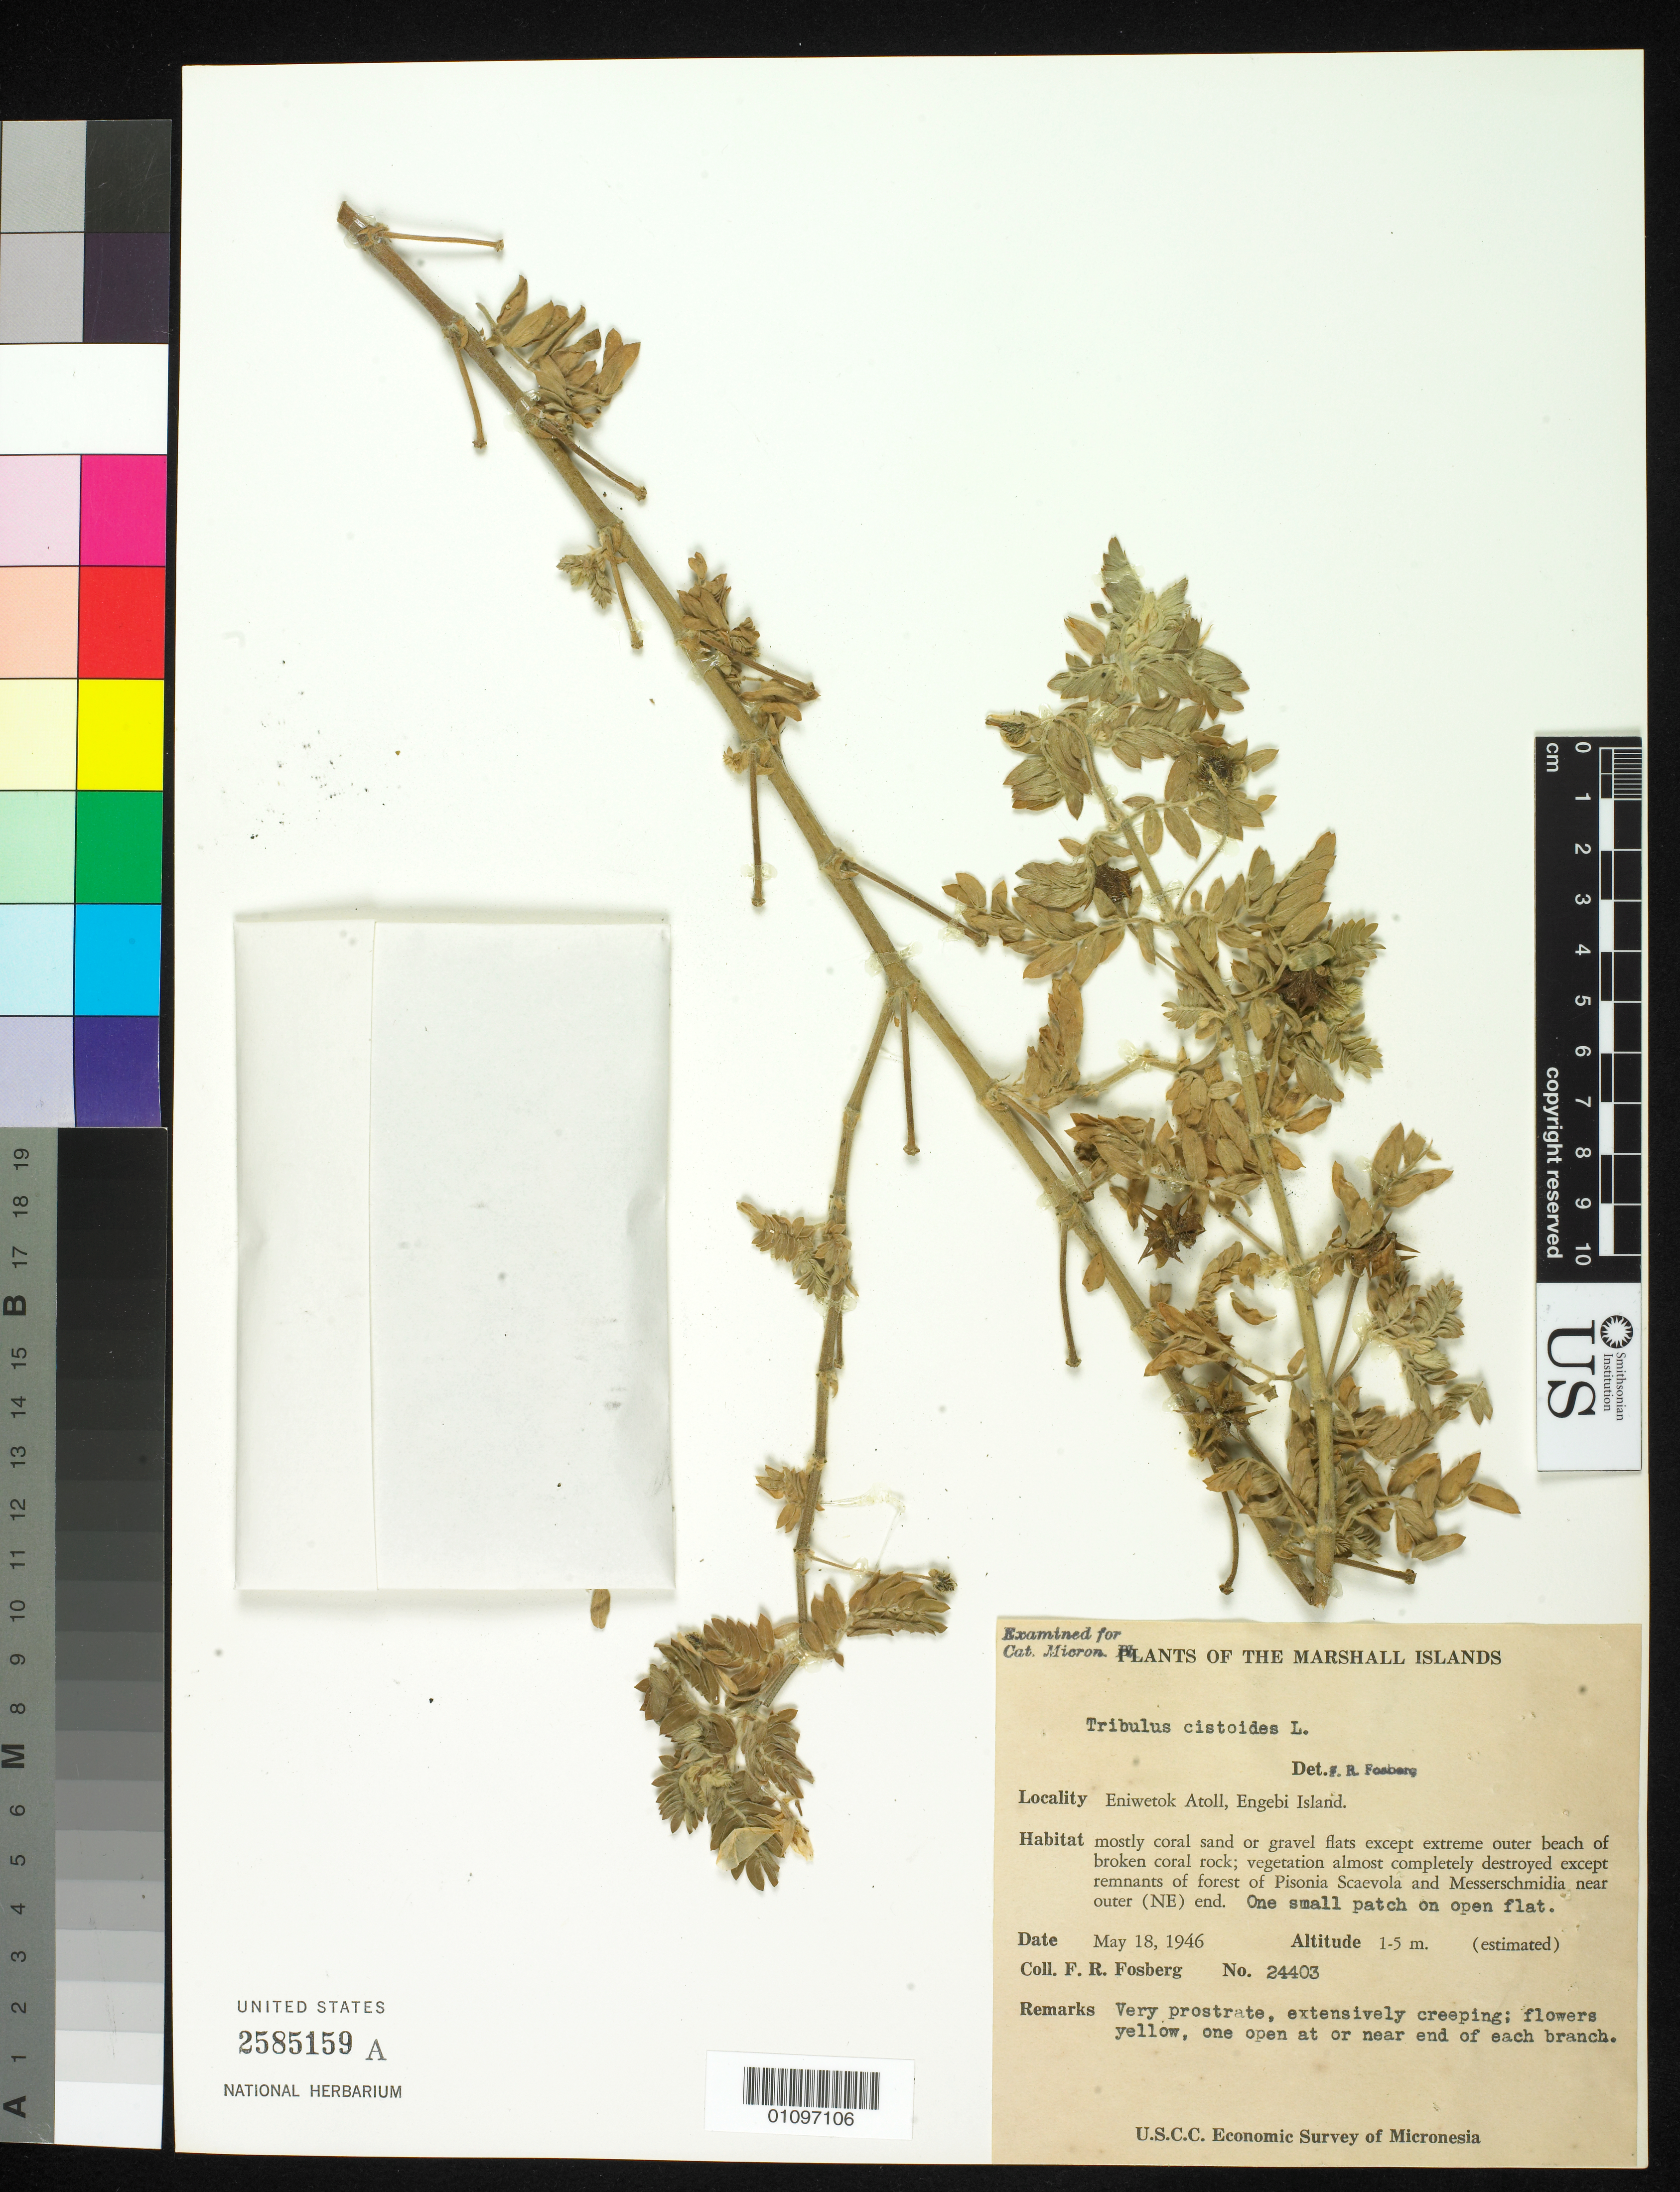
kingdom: Plantae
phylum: Tracheophyta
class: Magnoliopsida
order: Zygophyllales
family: Zygophyllaceae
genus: Tribulus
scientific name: Tribulus cistoides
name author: L.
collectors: F. R. Fosberg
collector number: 24403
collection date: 1946-05-18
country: Marshall Islands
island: Enewetak [Eniwetok] Atoll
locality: Eniwetok Atoll, Engebi Island.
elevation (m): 1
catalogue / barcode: US 2595159A